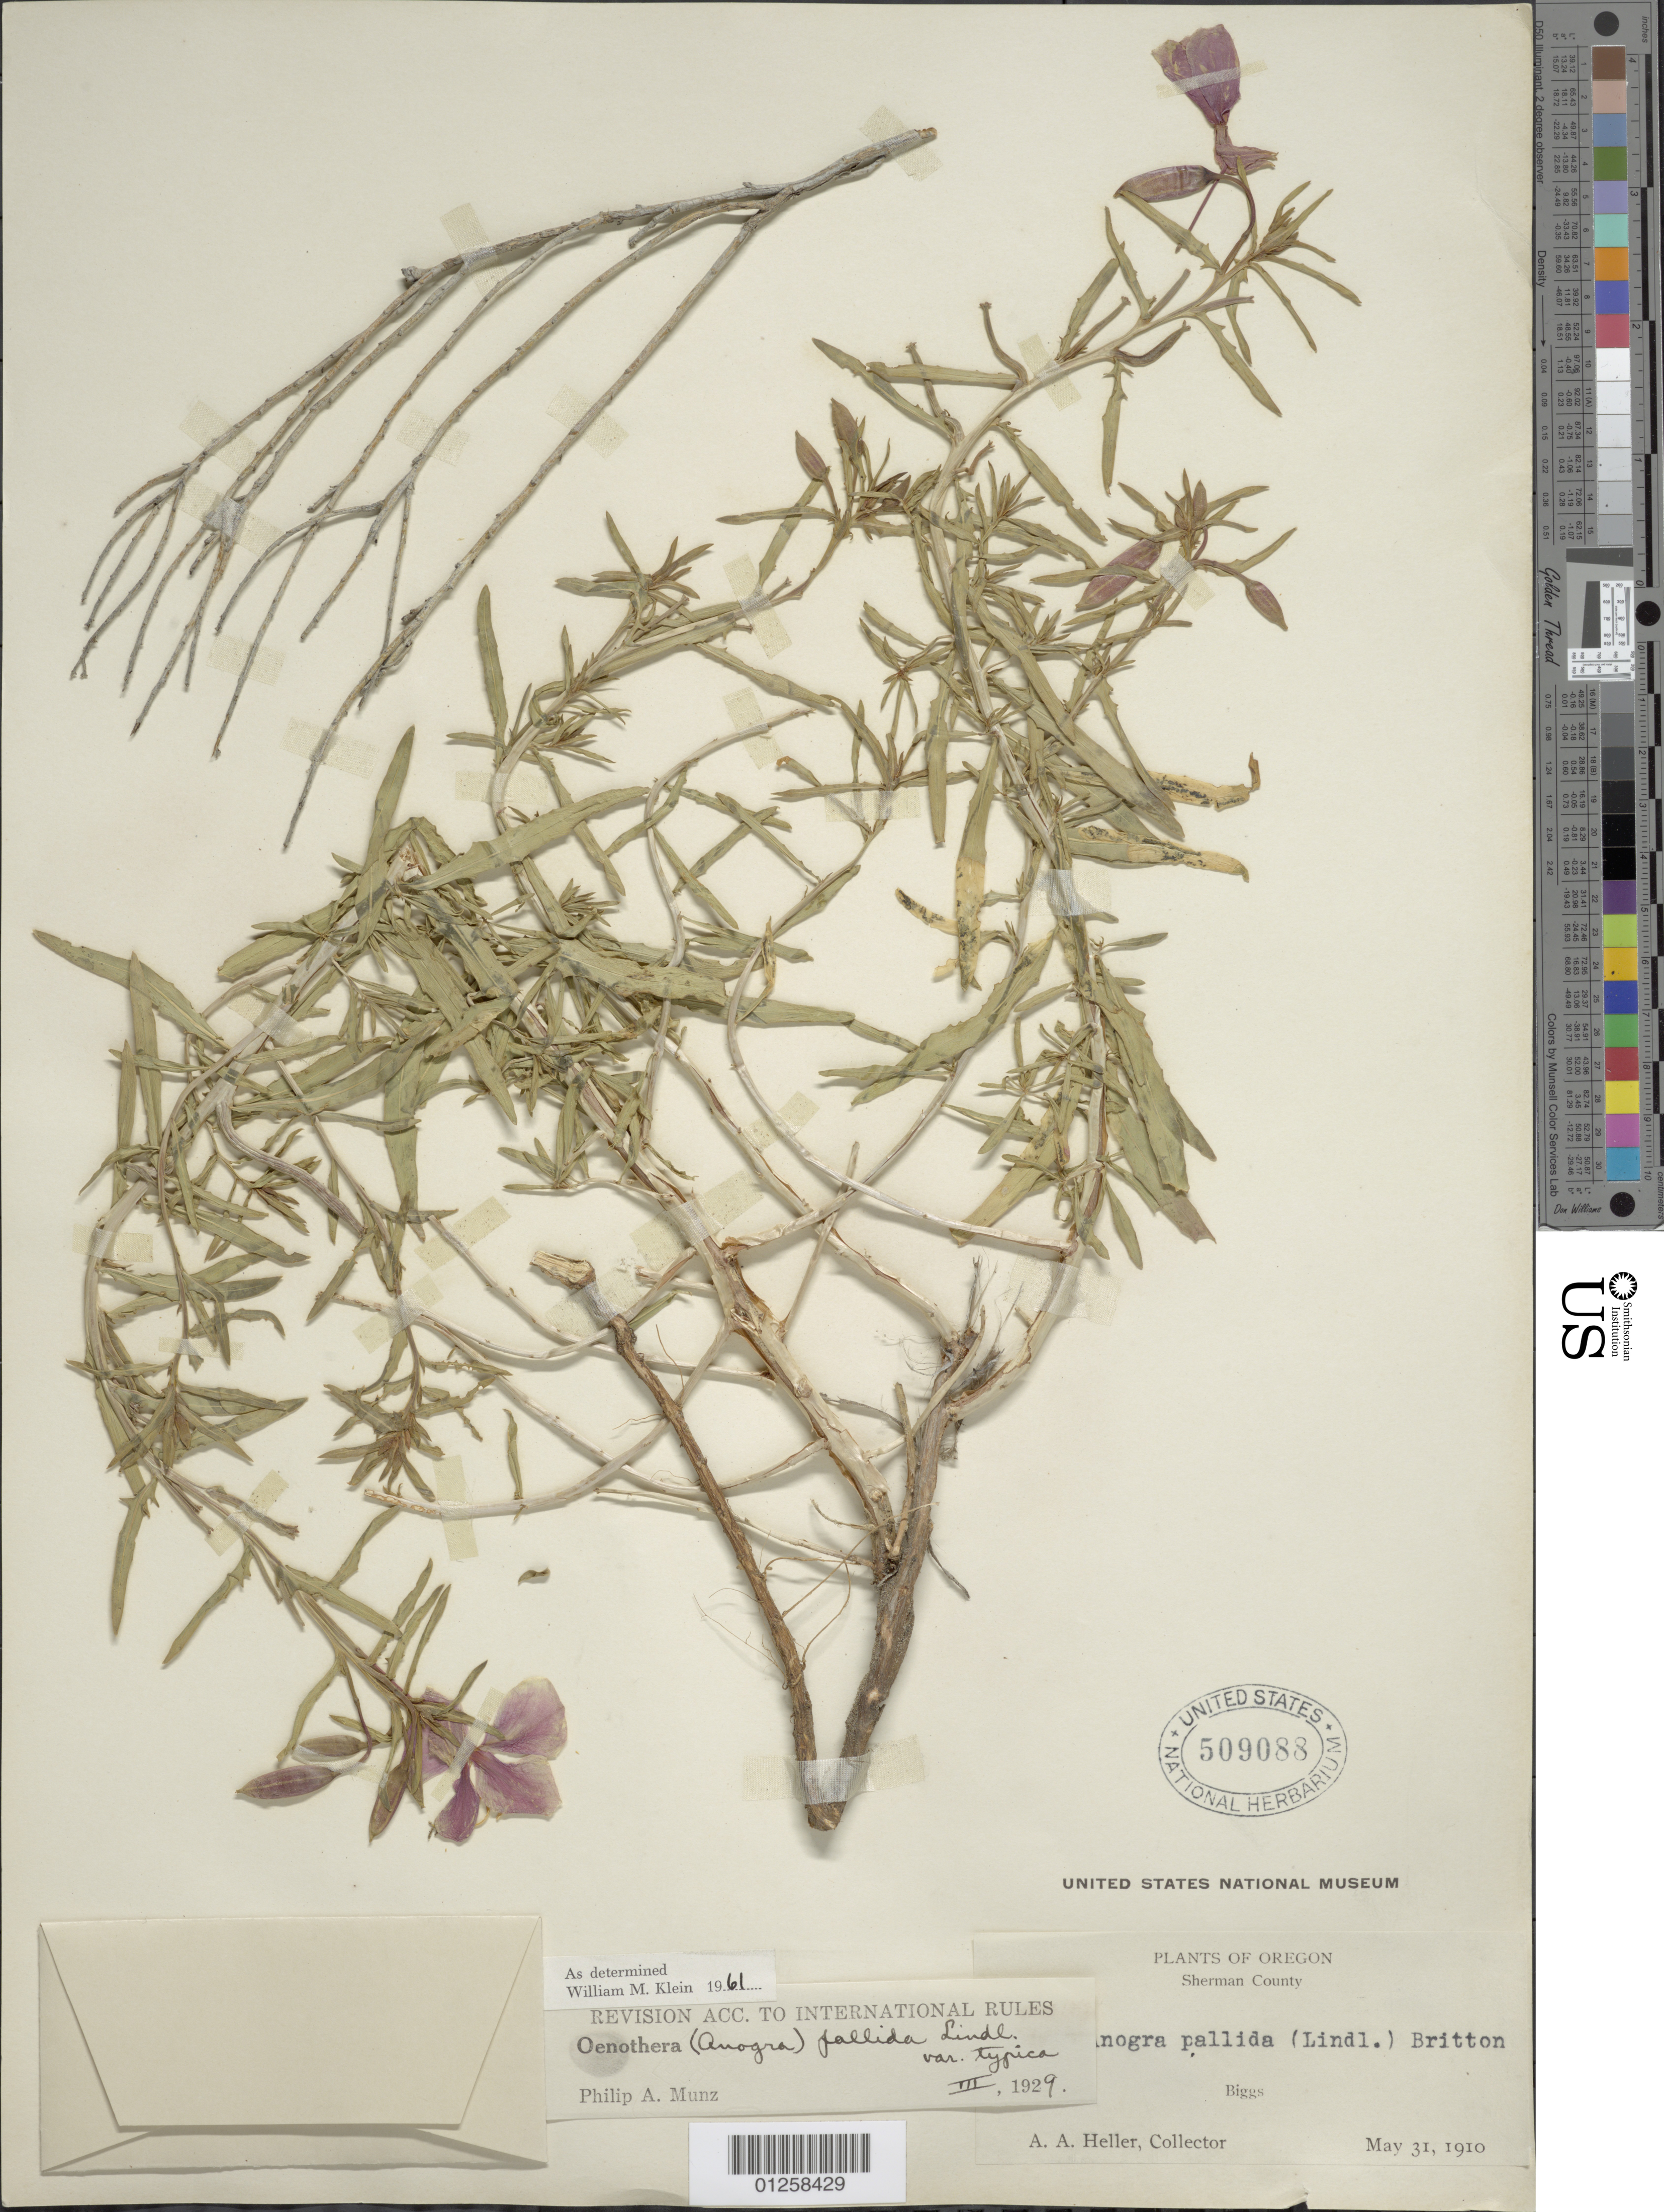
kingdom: Plantae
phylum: Tracheophyta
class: Magnoliopsida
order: Myrtales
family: Onagraceae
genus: Oenothera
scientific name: Oenothera pallida subsp. pallida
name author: Lindl.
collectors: A. A. Heller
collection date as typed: May 31, 1910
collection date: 1910-05-31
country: United States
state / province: Oregon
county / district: Sherman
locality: Biggs.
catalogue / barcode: US 509088